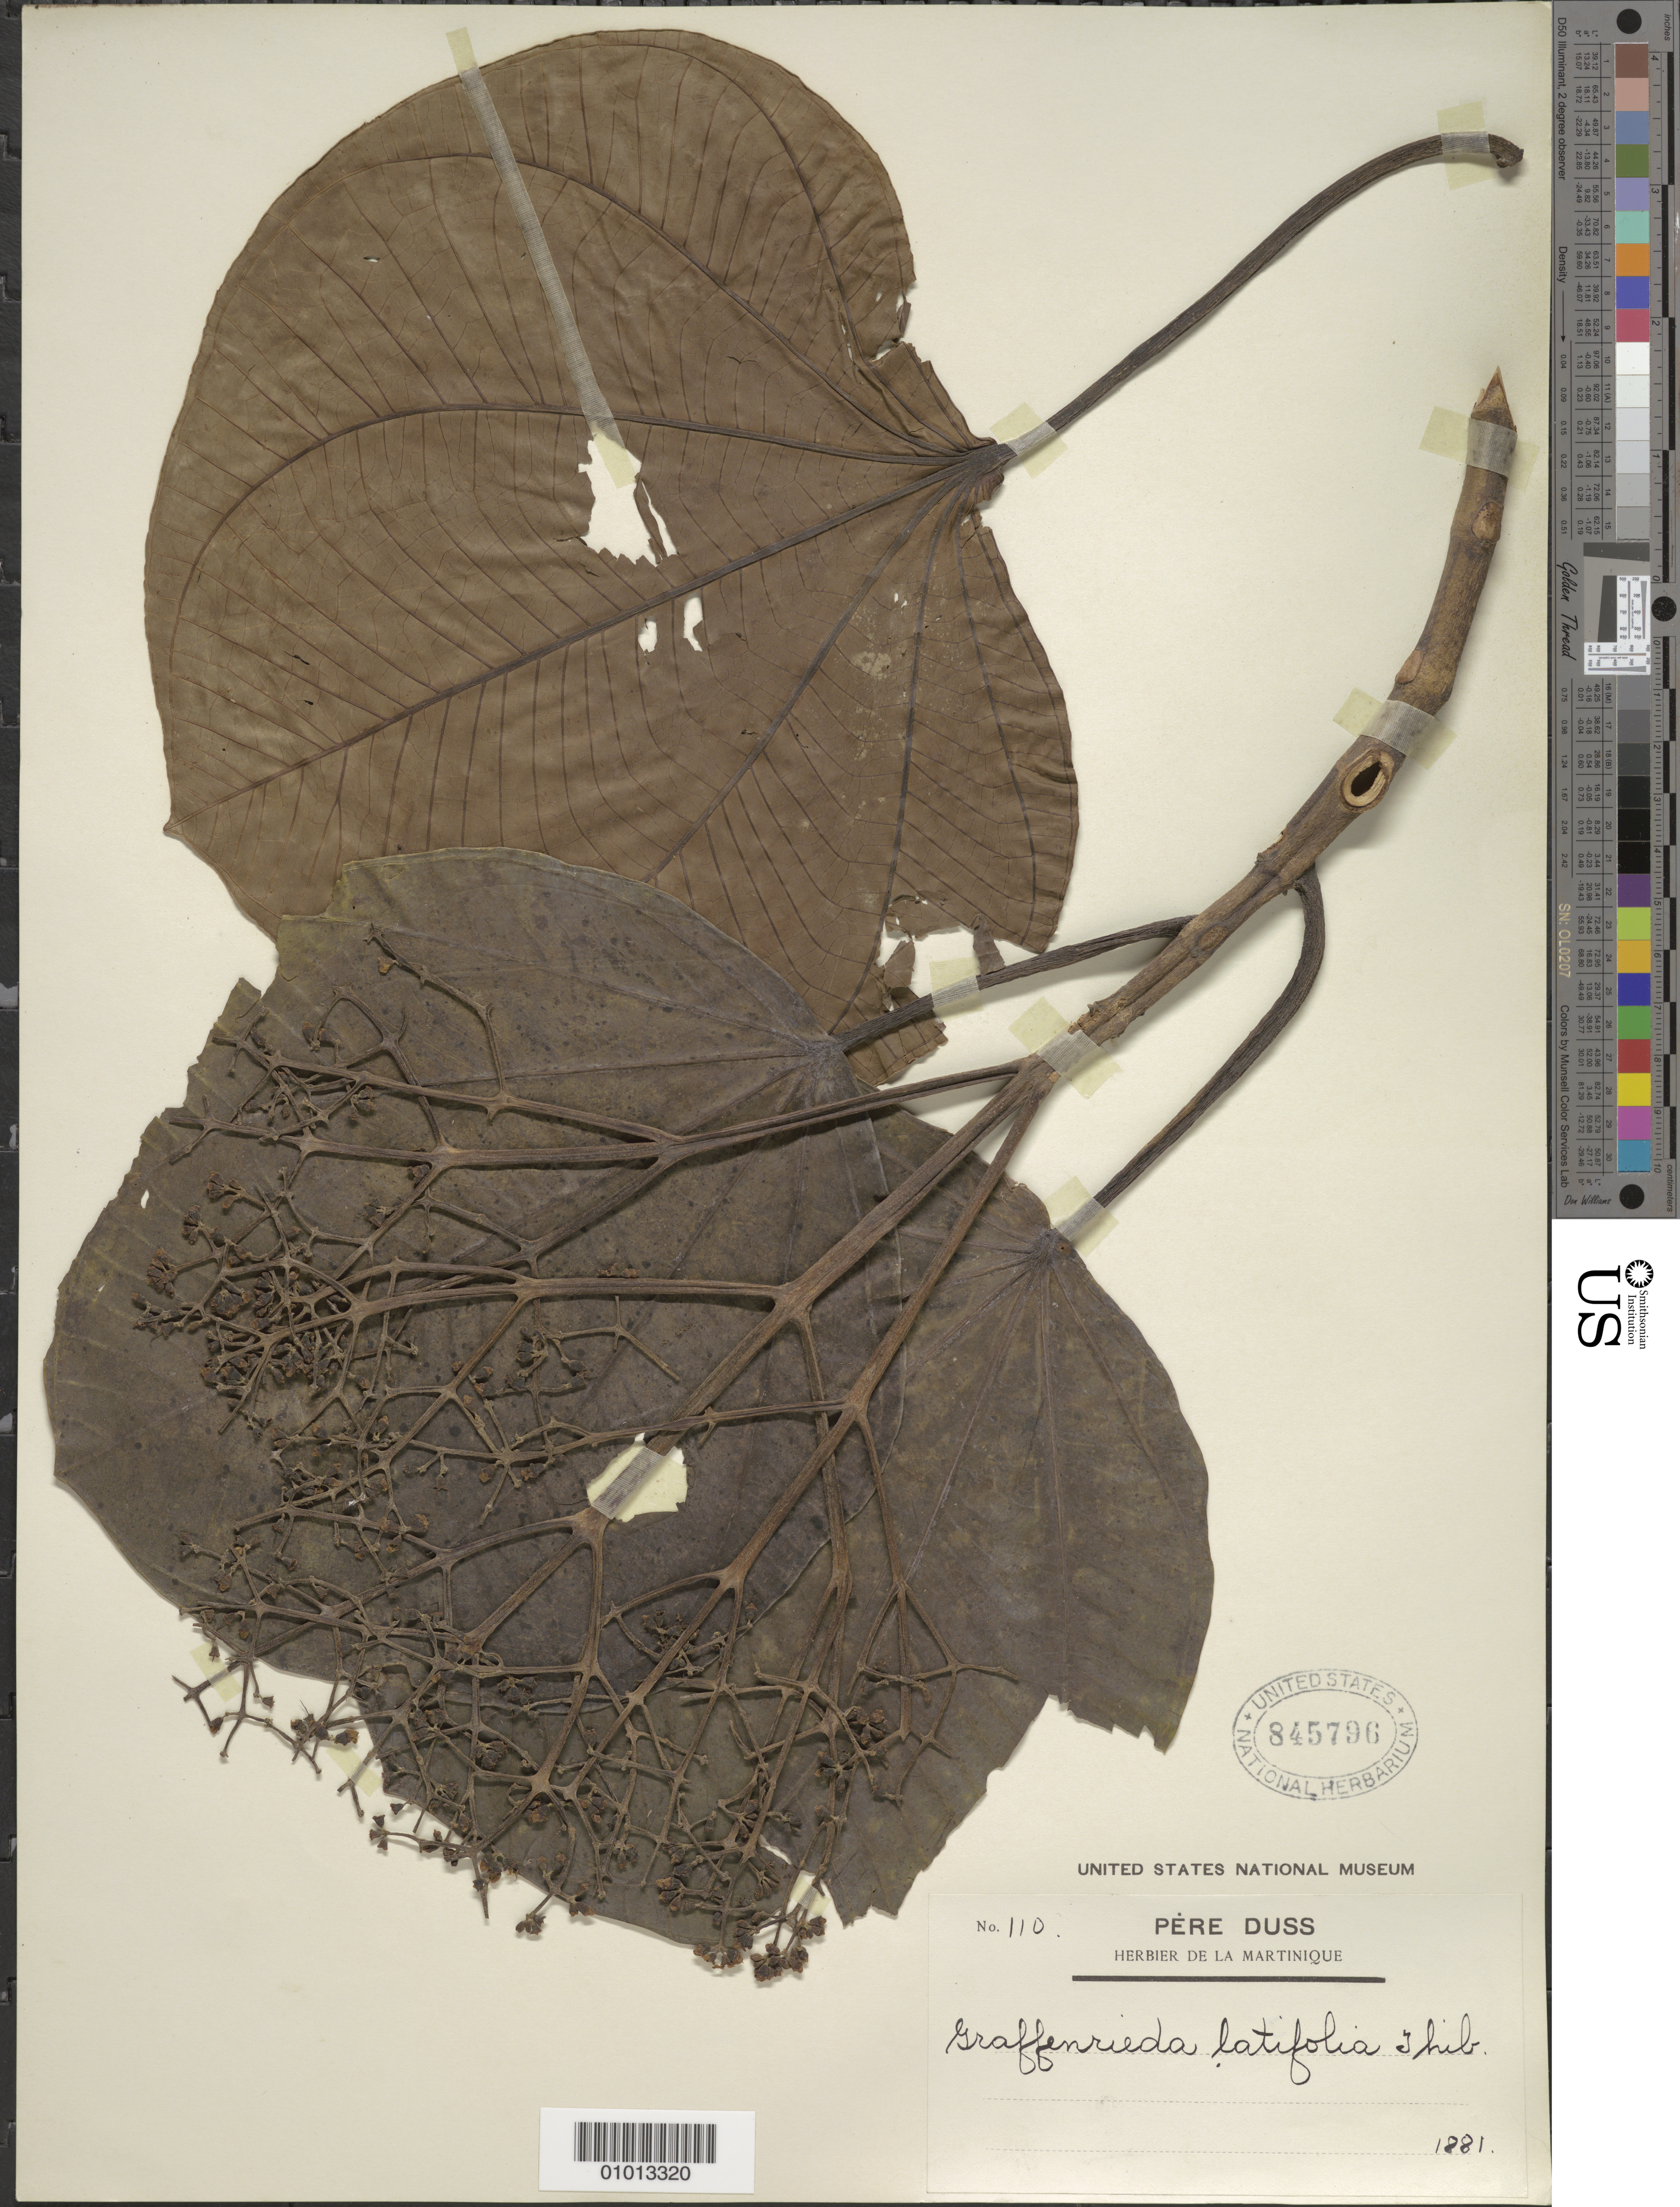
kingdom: Plantae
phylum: Tracheophyta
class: Magnoliopsida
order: Myrtales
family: Melastomataceae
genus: Graffenrieda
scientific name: Graffenrieda latifolia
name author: (Naudin) Triana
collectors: Père Duss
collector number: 110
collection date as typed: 1881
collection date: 1881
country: Martinique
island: Martinique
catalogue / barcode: US 845796